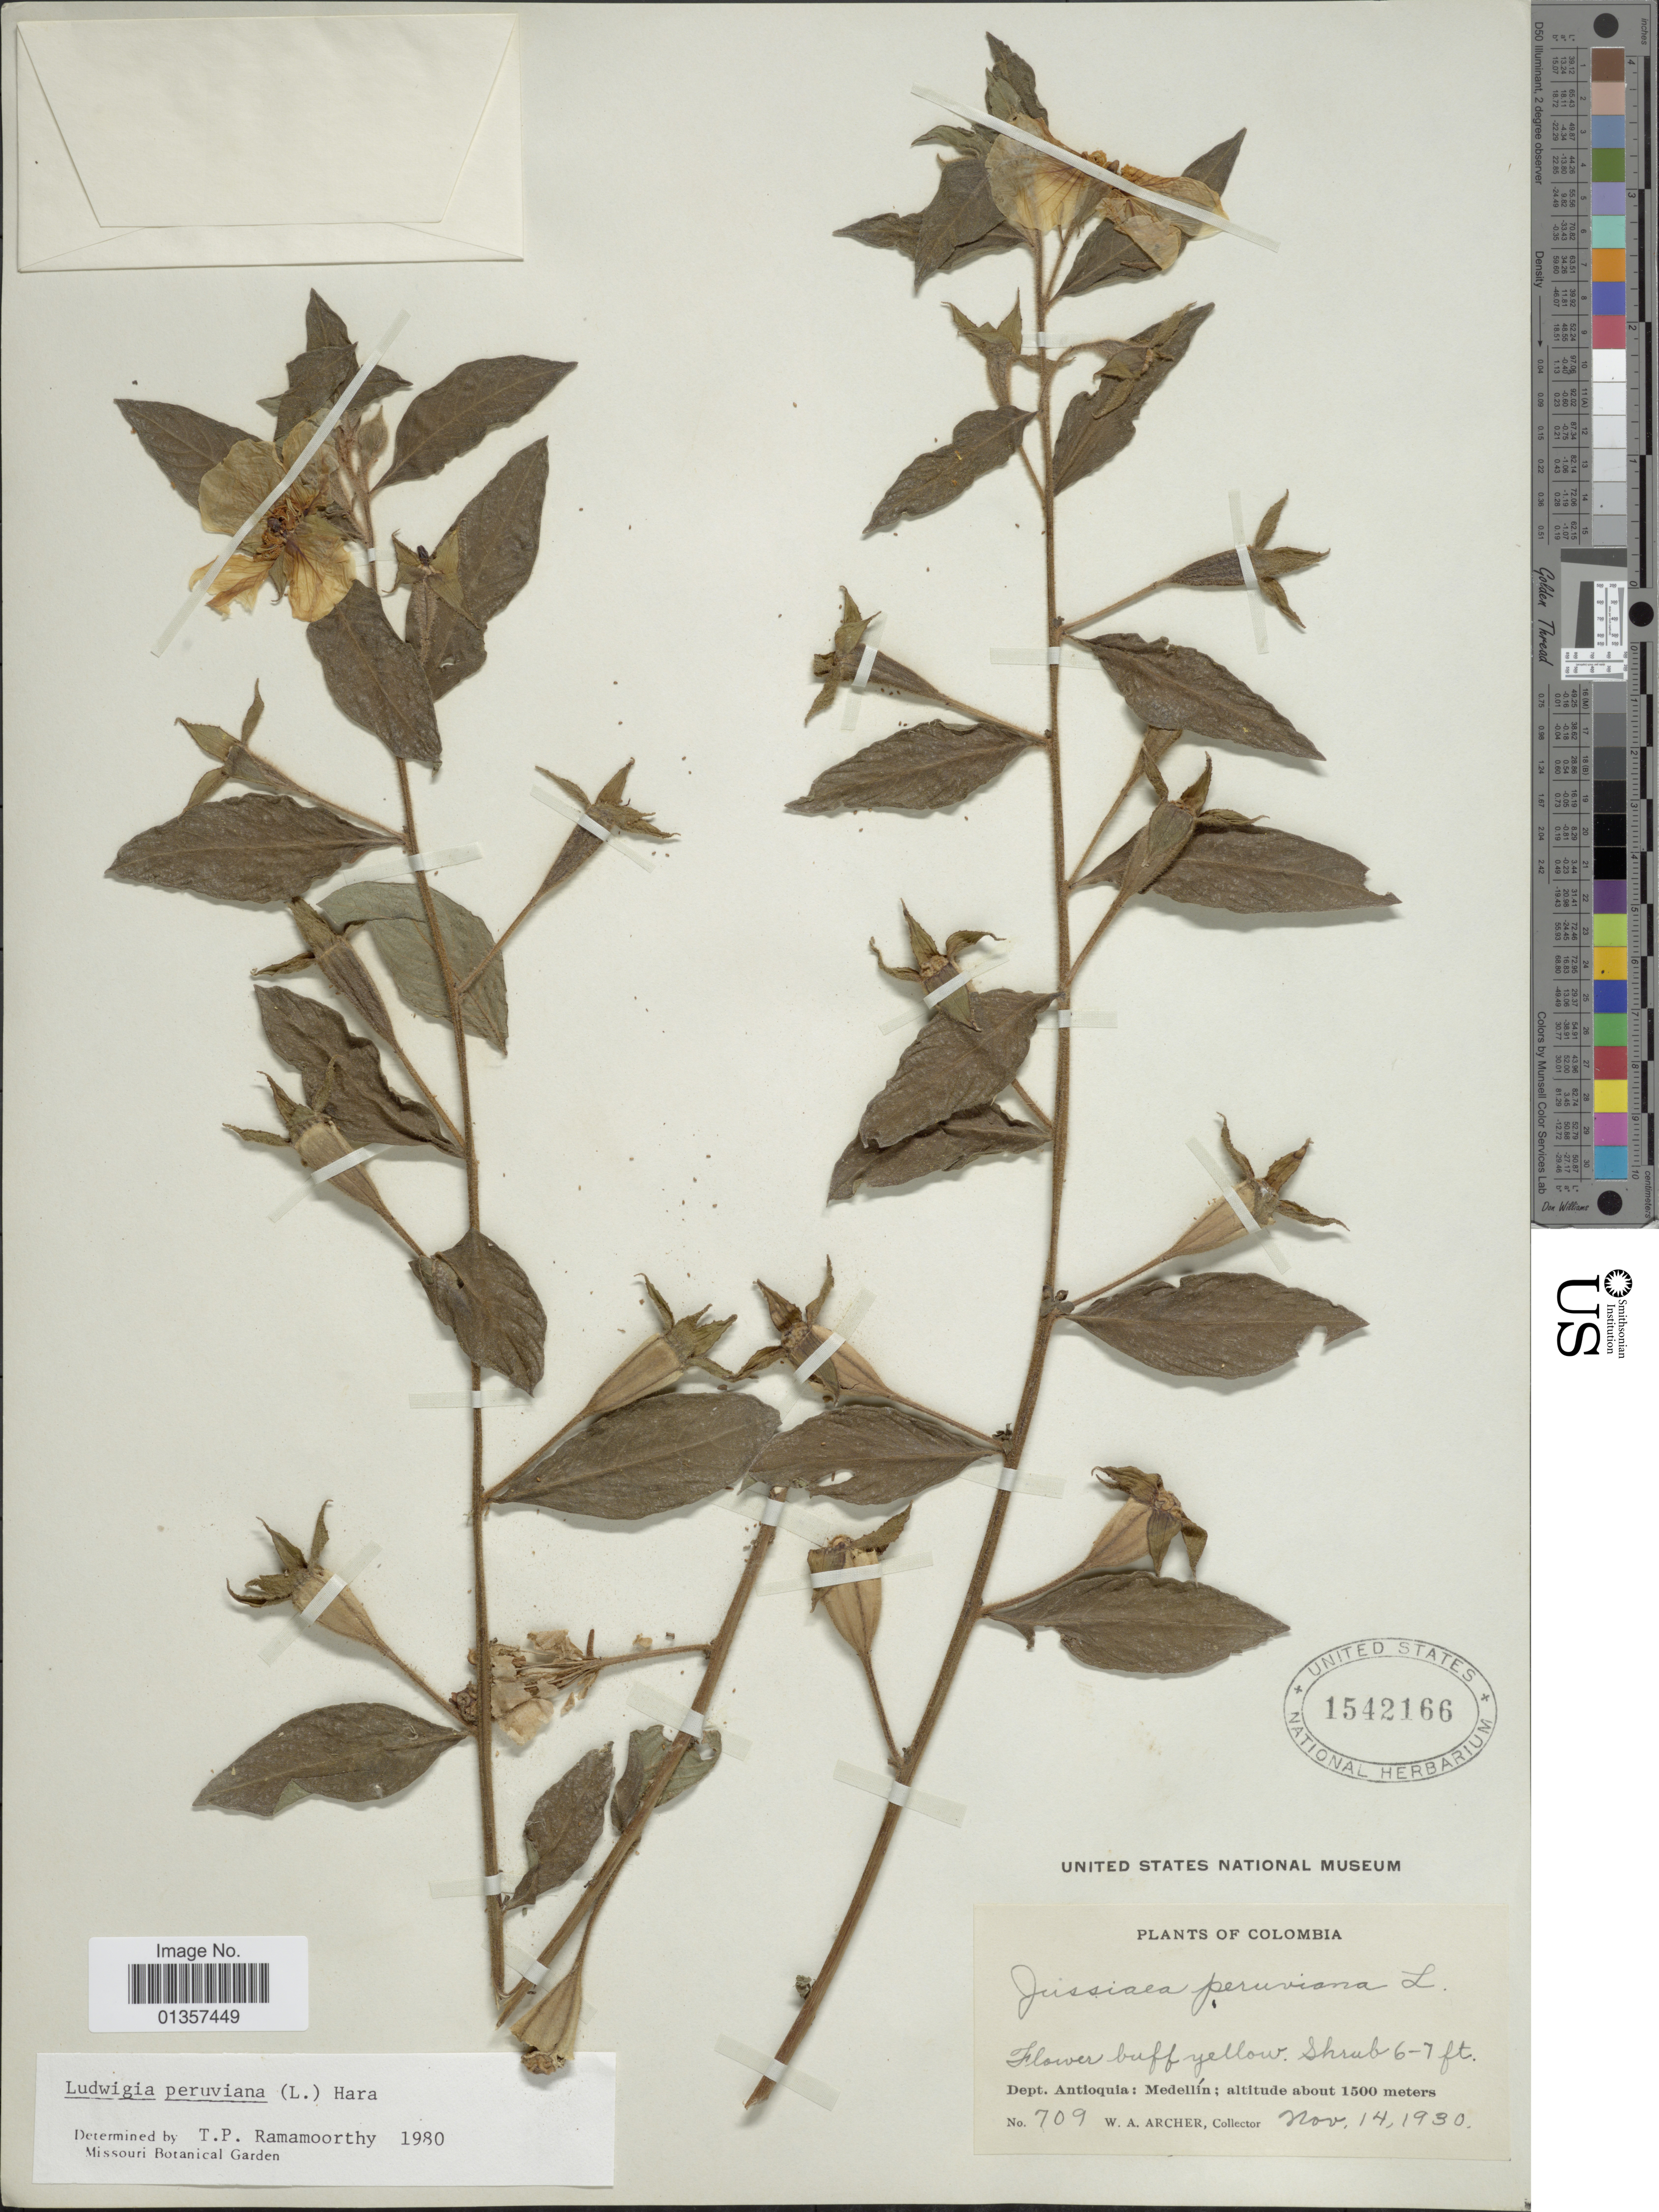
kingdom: Plantae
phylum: Tracheophyta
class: Magnoliopsida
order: Myrtales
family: Onagraceae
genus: Ludwigia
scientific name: Ludwigia peruviana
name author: (L.) H. Hara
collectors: W. A. Archer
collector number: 709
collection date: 1930-11-14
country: Colombia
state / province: Antioquia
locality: Medellín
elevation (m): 1500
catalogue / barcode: US 1542166